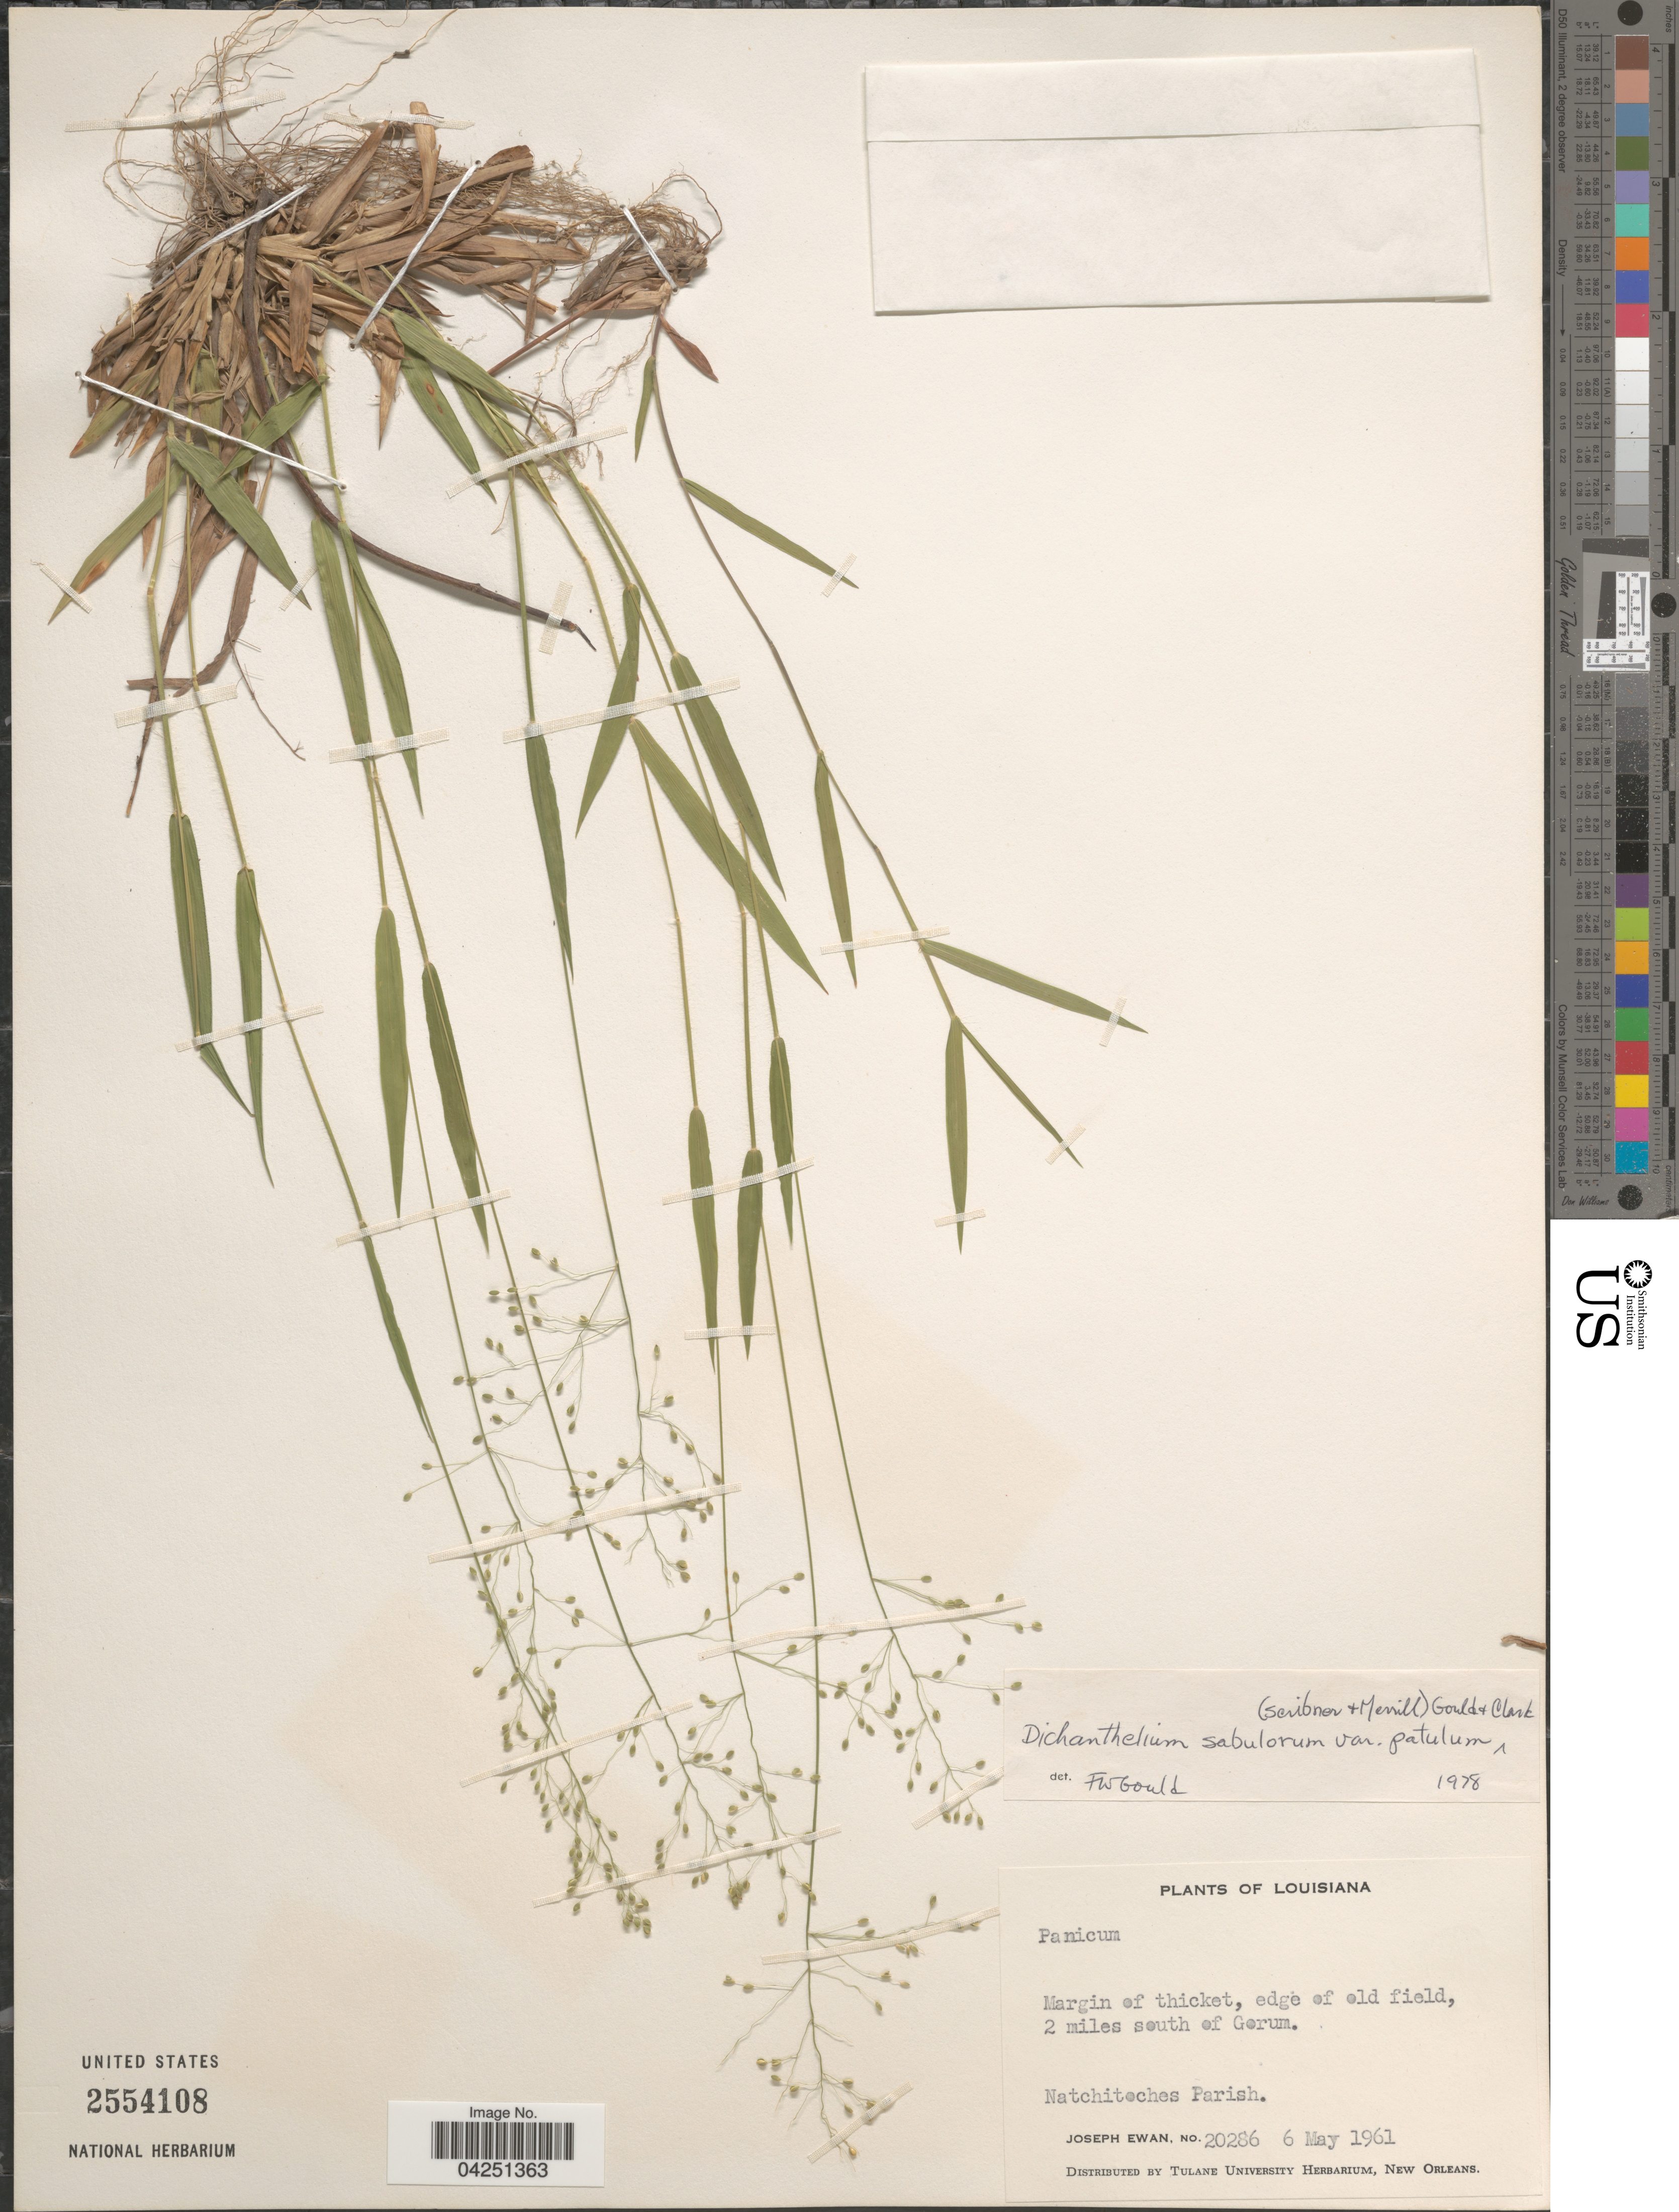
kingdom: Plantae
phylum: Tracheophyta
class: Liliopsida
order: Poales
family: Poaceae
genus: Dichanthelium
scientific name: Dichanthelium acuminatum var. acuminatum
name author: (Sw.) Gould & C.A. Clark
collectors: J. A. Ewan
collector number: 20286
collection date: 1961-05-06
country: United States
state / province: Louisiana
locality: Margin of thicket, edge of old field, 2 miles south of Gorum. Natchitoches Parish.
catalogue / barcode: US 2554108